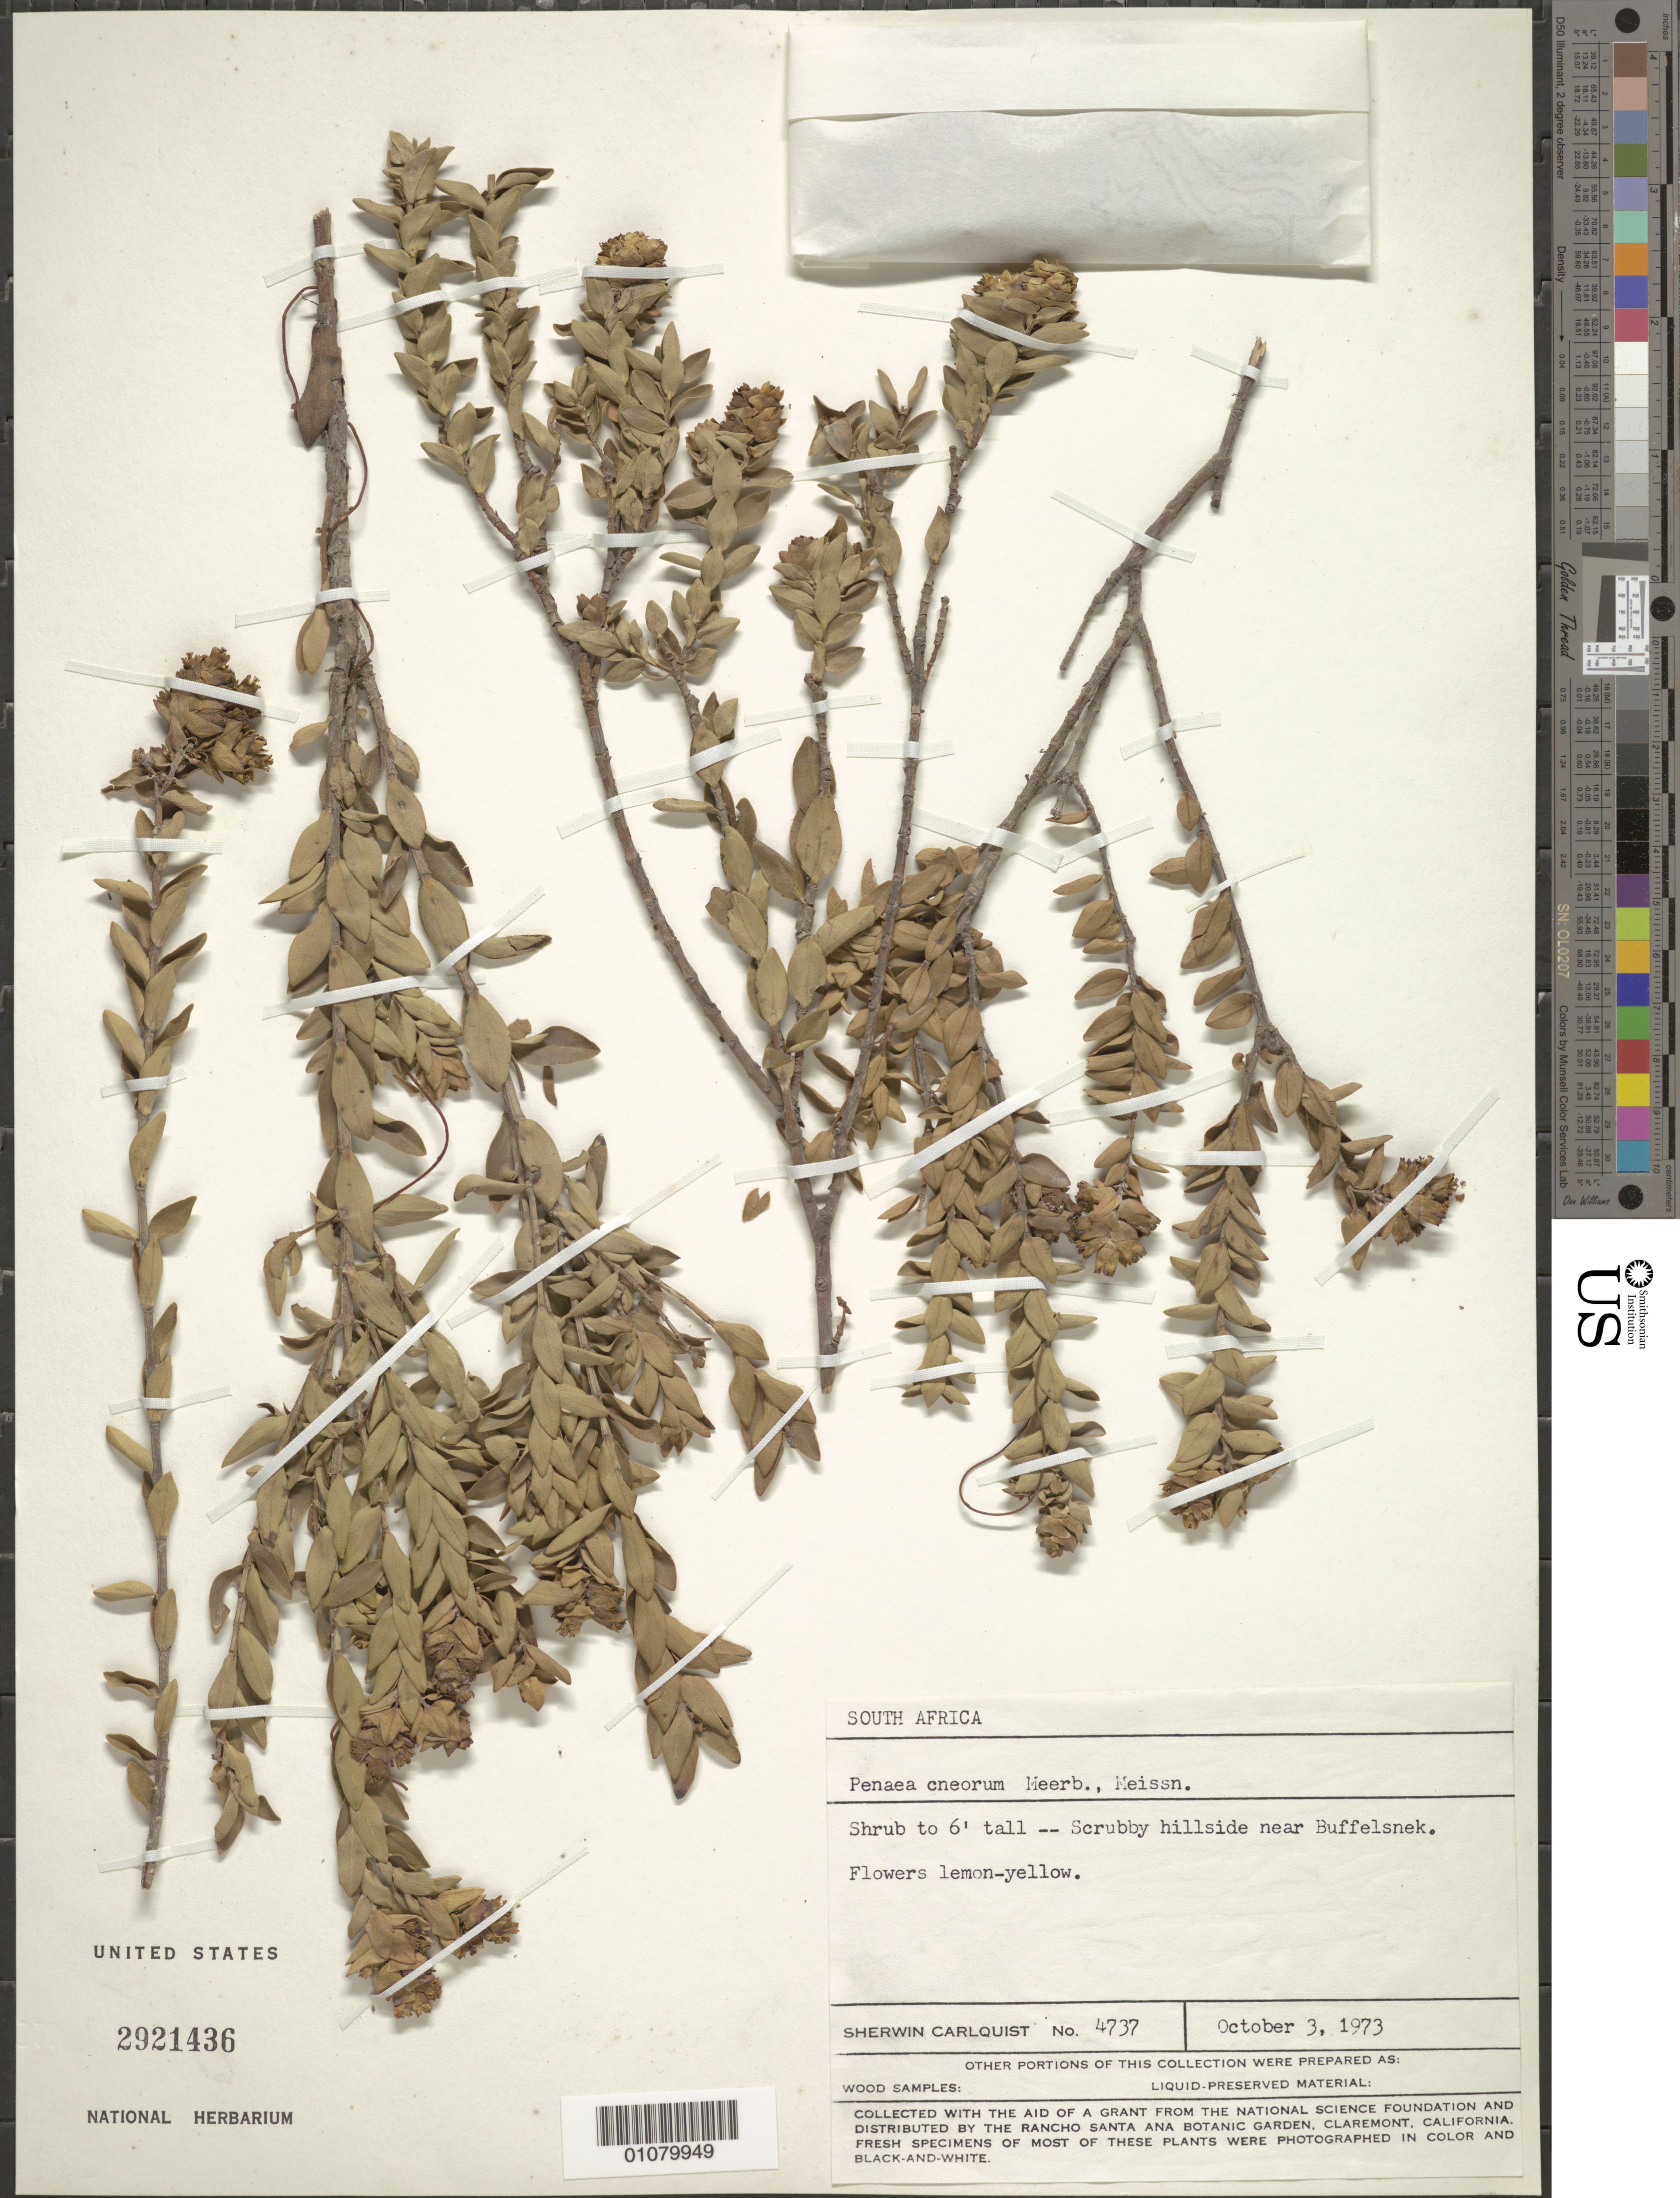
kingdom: Plantae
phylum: Tracheophyta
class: Magnoliopsida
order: Myrtales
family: Penaeaceae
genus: Penaea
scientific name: Penaea cneorum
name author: Meerb.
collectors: S. Carlquist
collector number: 4737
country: South Africa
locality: Near Buffelsnek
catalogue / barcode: US 2921436